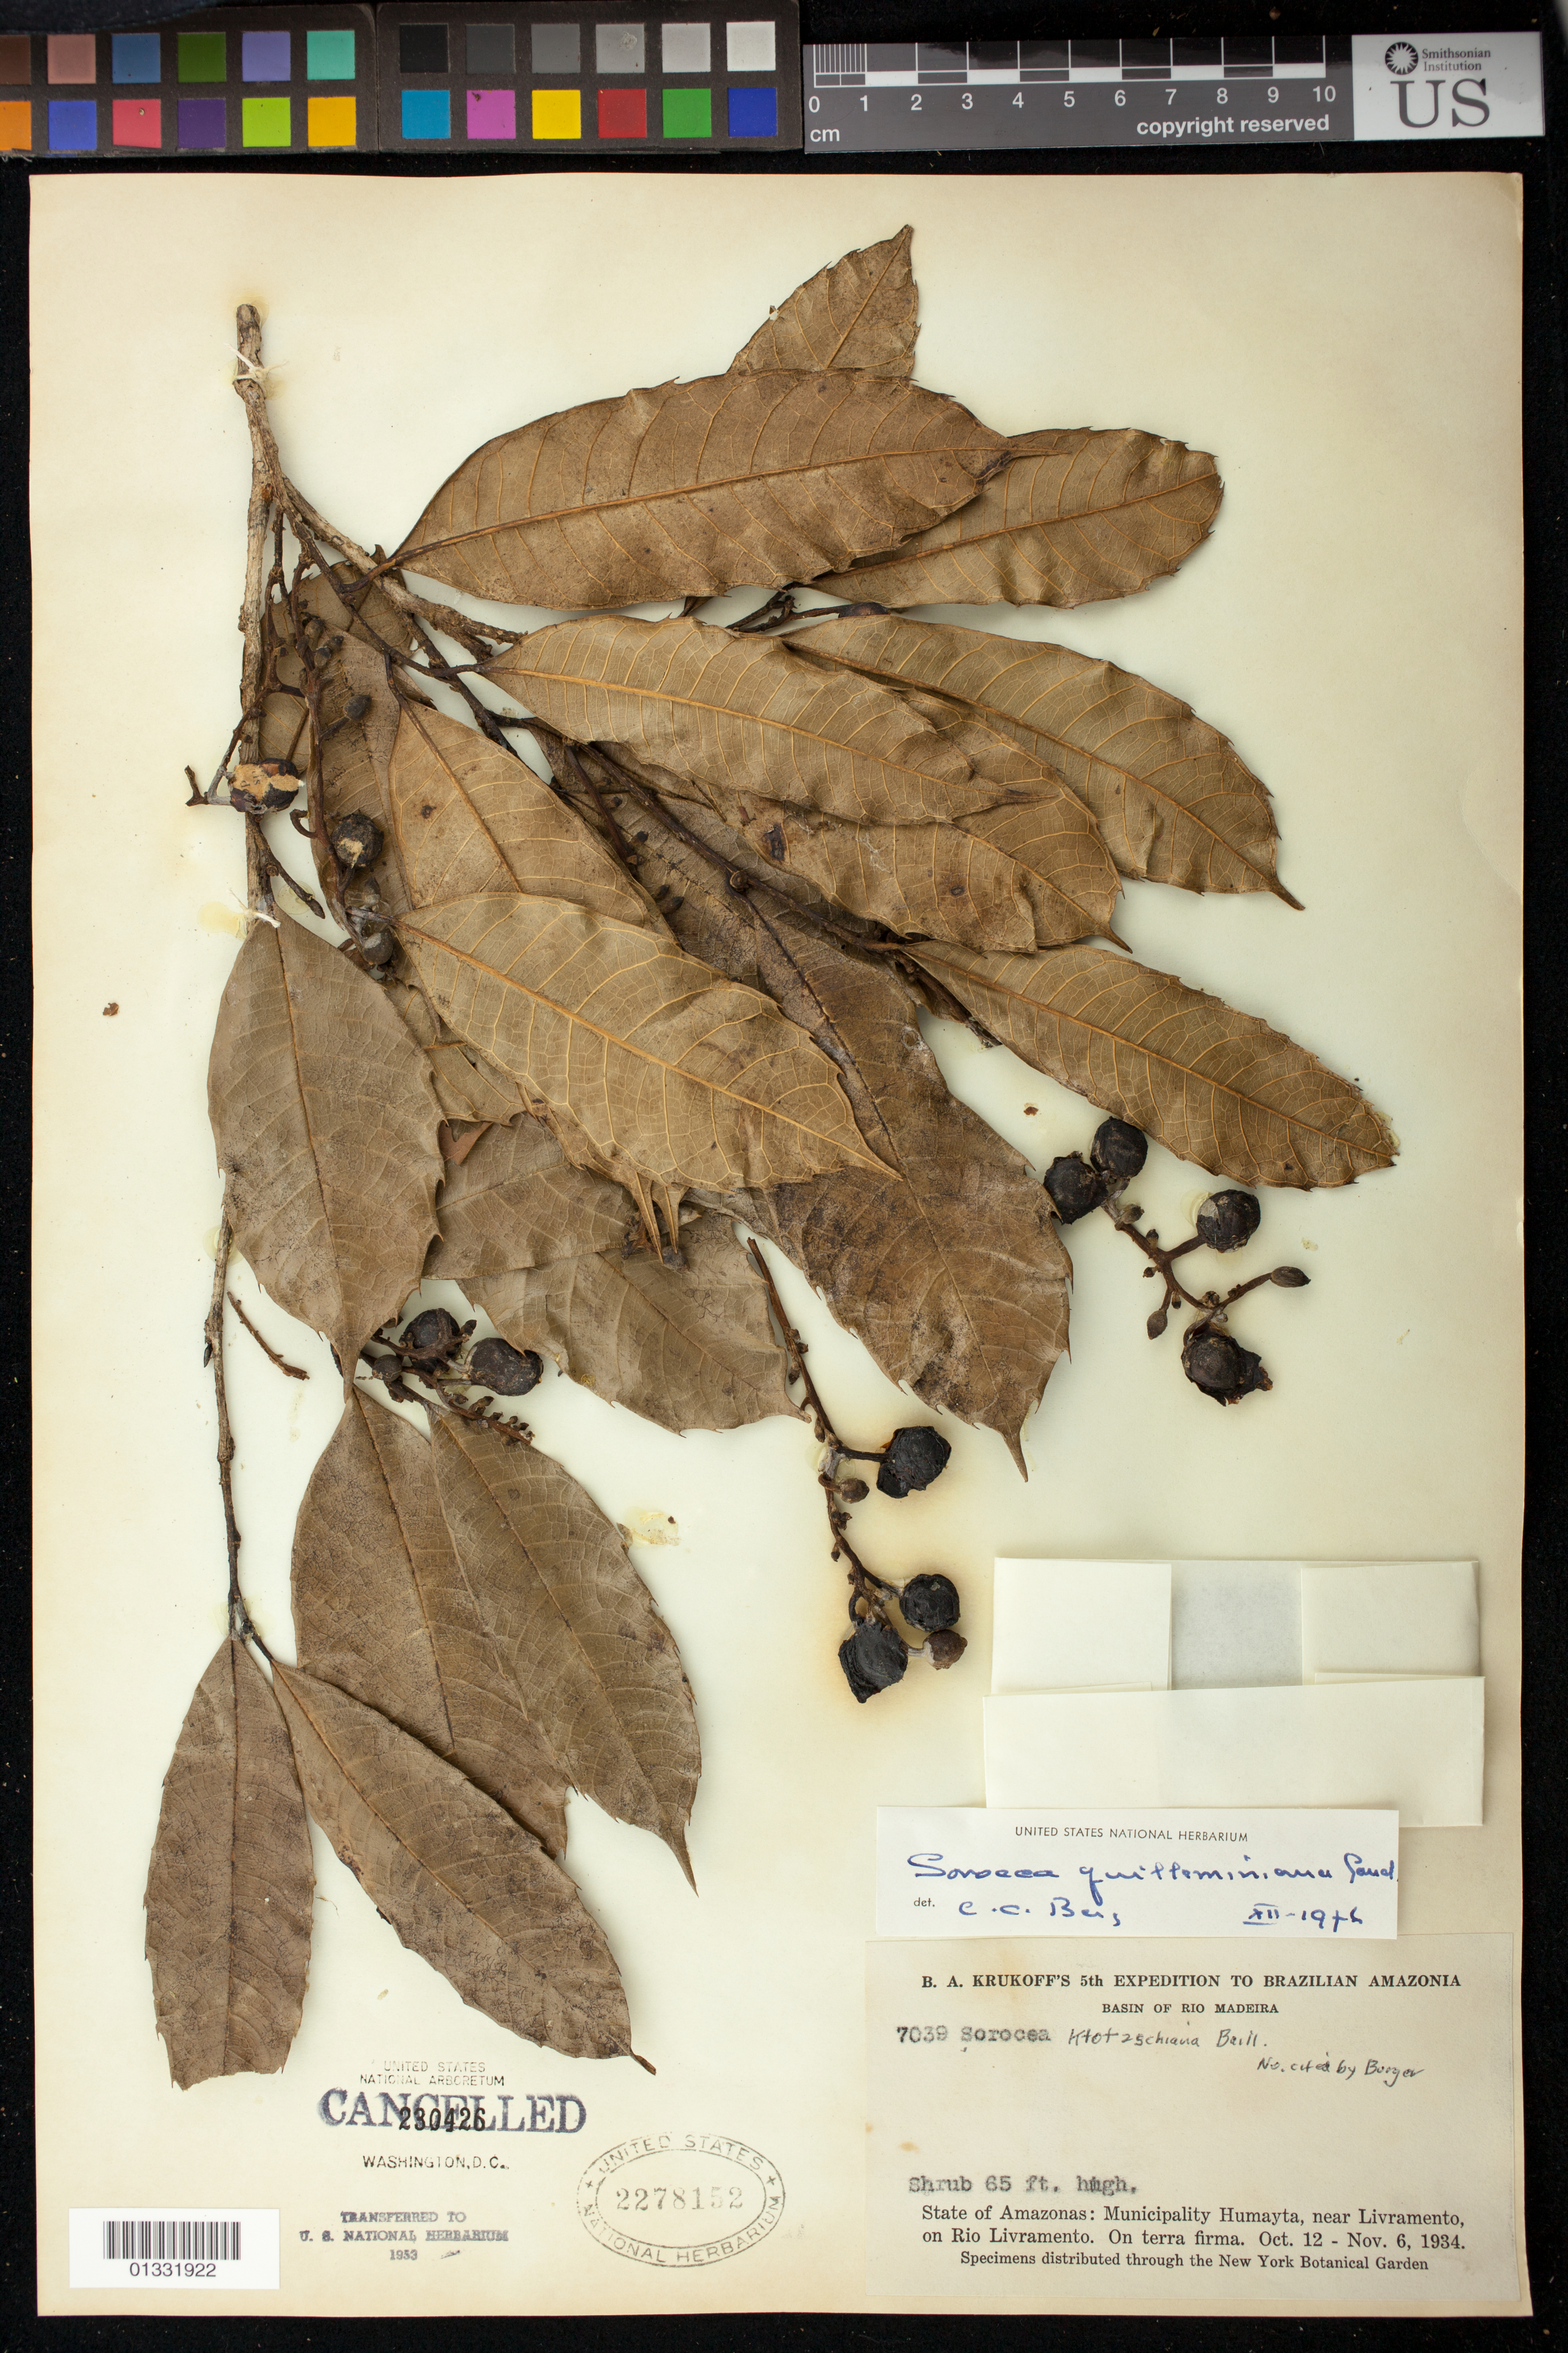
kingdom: Plantae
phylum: Tracheophyta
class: Magnoliopsida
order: Rosales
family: Moraceae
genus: Sorocea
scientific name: Sorocea guilleminiana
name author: Gaudich.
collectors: B. A. Krukoff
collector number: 7039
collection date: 1905-04-17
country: Brazil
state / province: Amazonas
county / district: Humaitá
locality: Near Livramento on Rio Livramento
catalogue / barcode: US 2278152